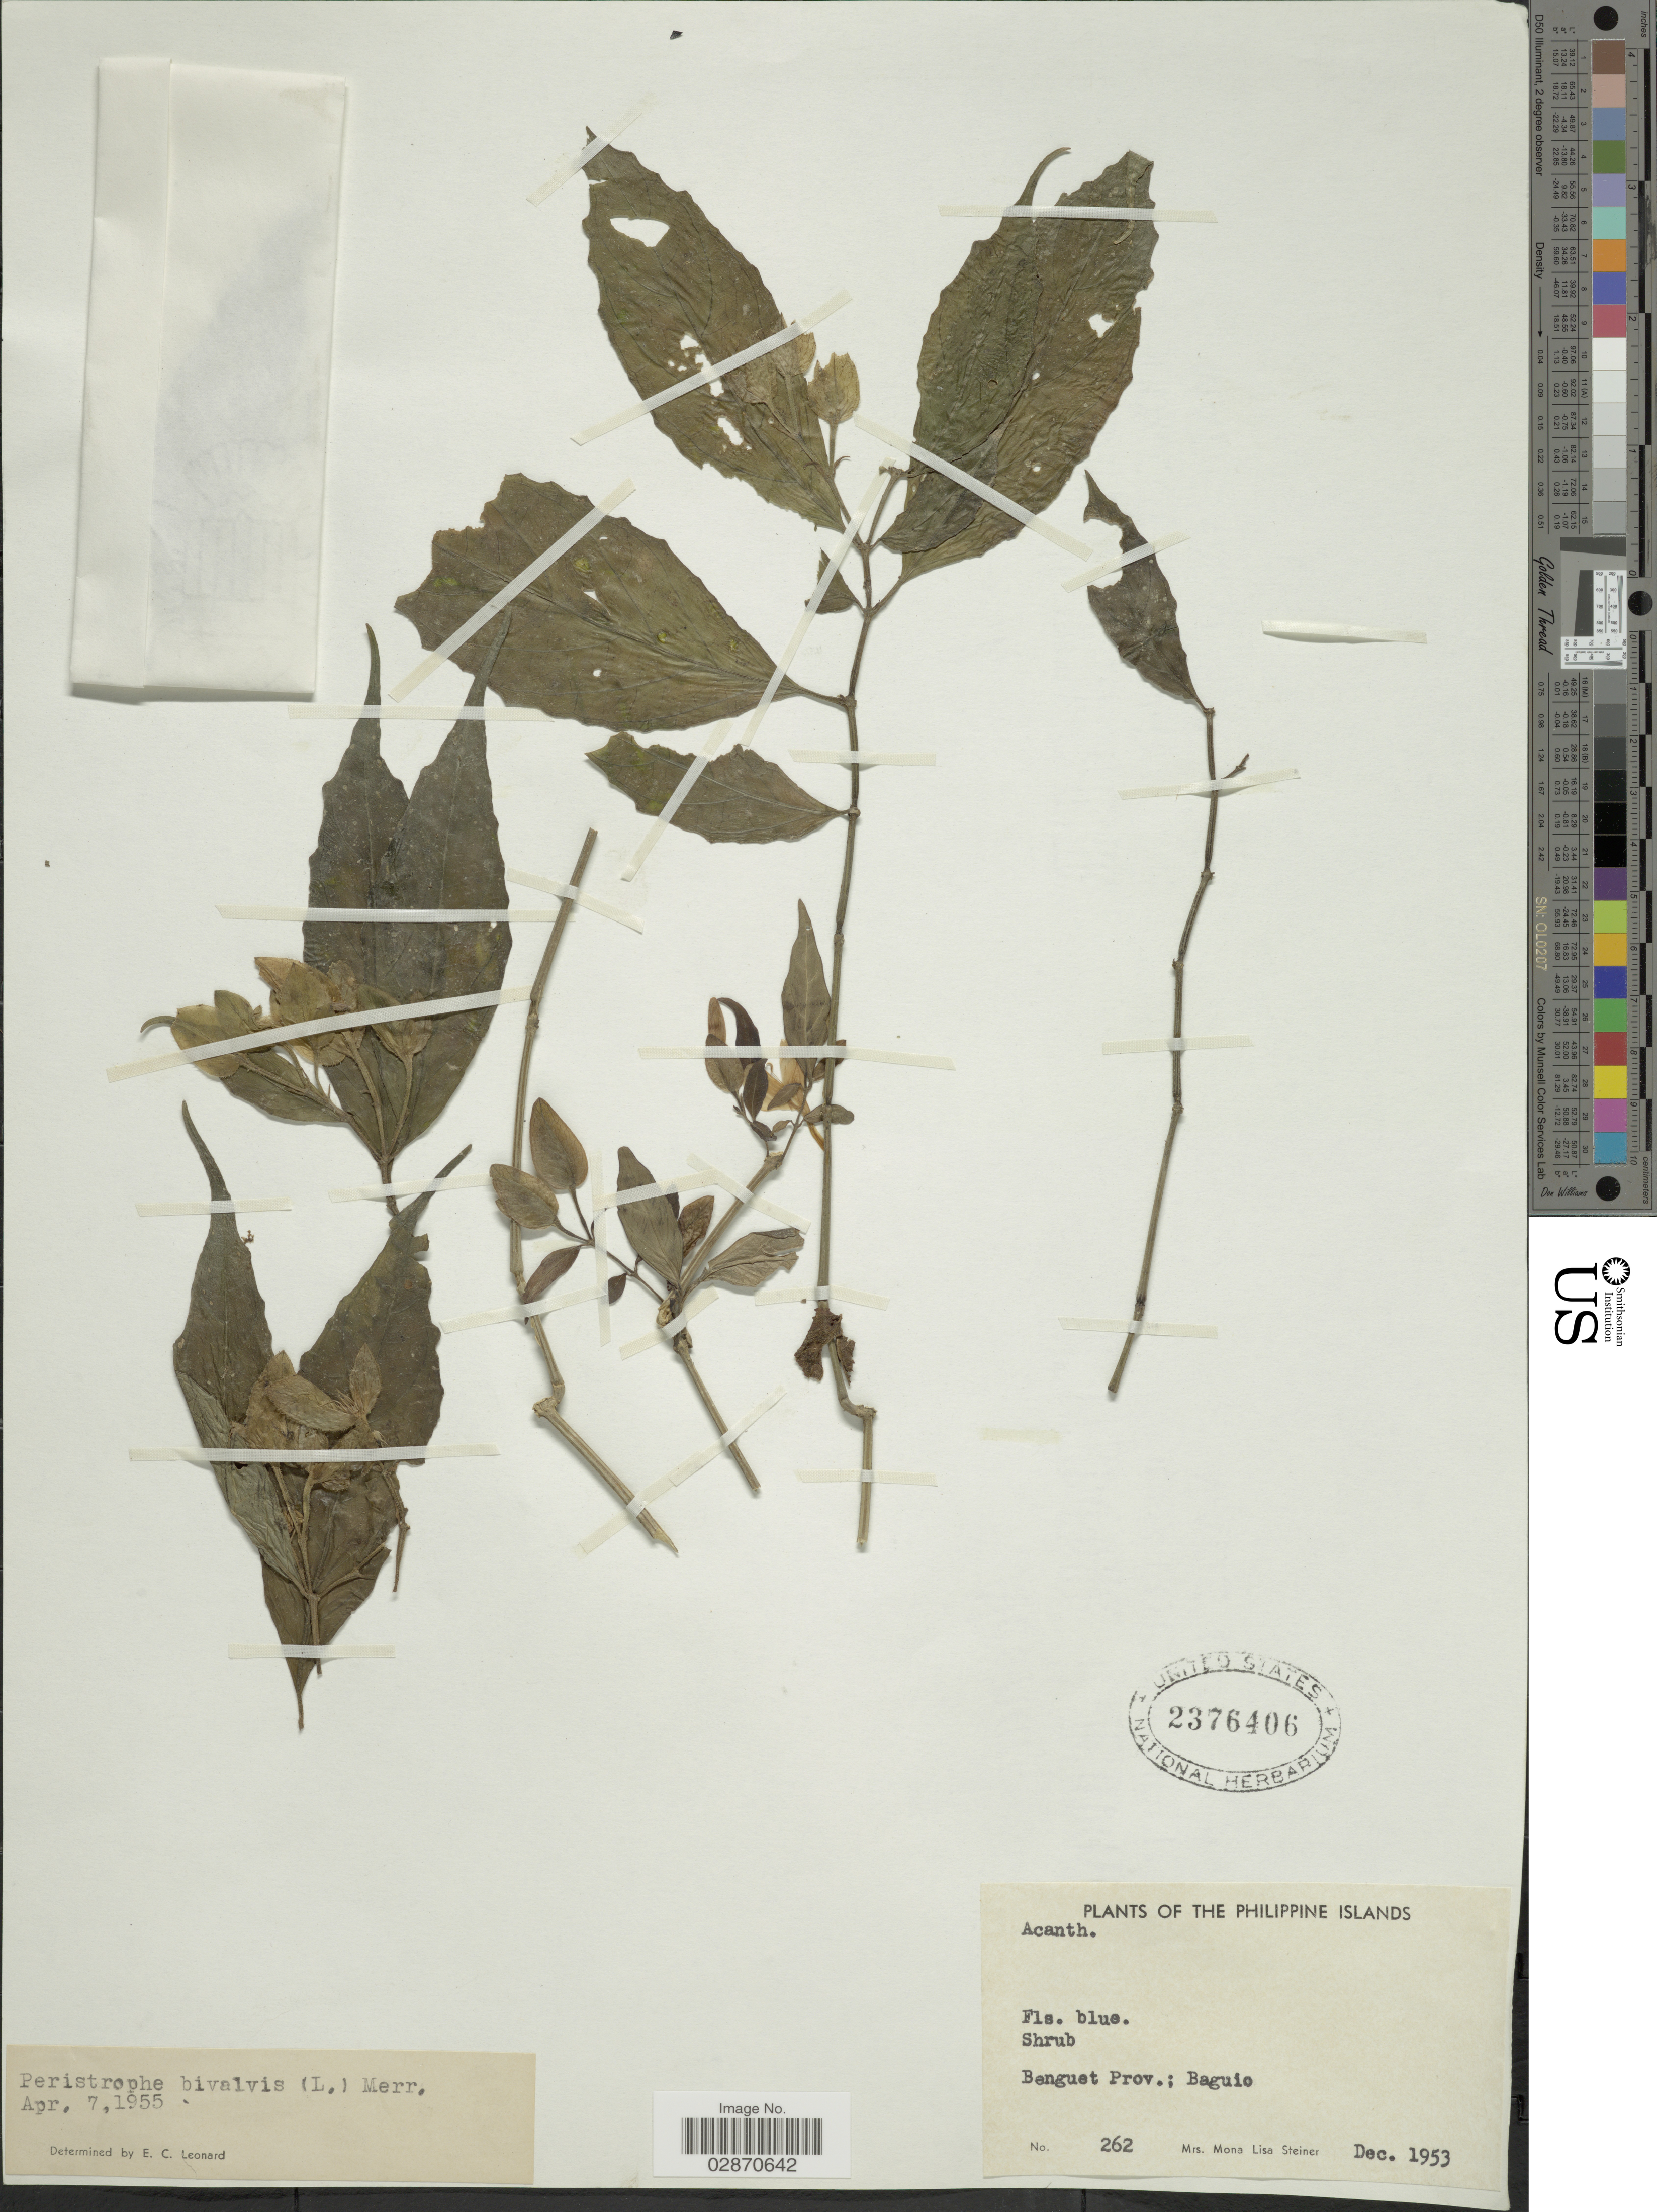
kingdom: Plantae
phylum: Tracheophyta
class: Magnoliopsida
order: Lamiales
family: Acanthaceae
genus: Peristrophe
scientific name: Peristrophe bivalvis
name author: (L.) Merr.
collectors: M. Steiner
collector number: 262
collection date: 1953-12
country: Philippines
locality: Philippine Islands. Benguet Prov.; Baguio.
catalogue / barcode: US 2376406